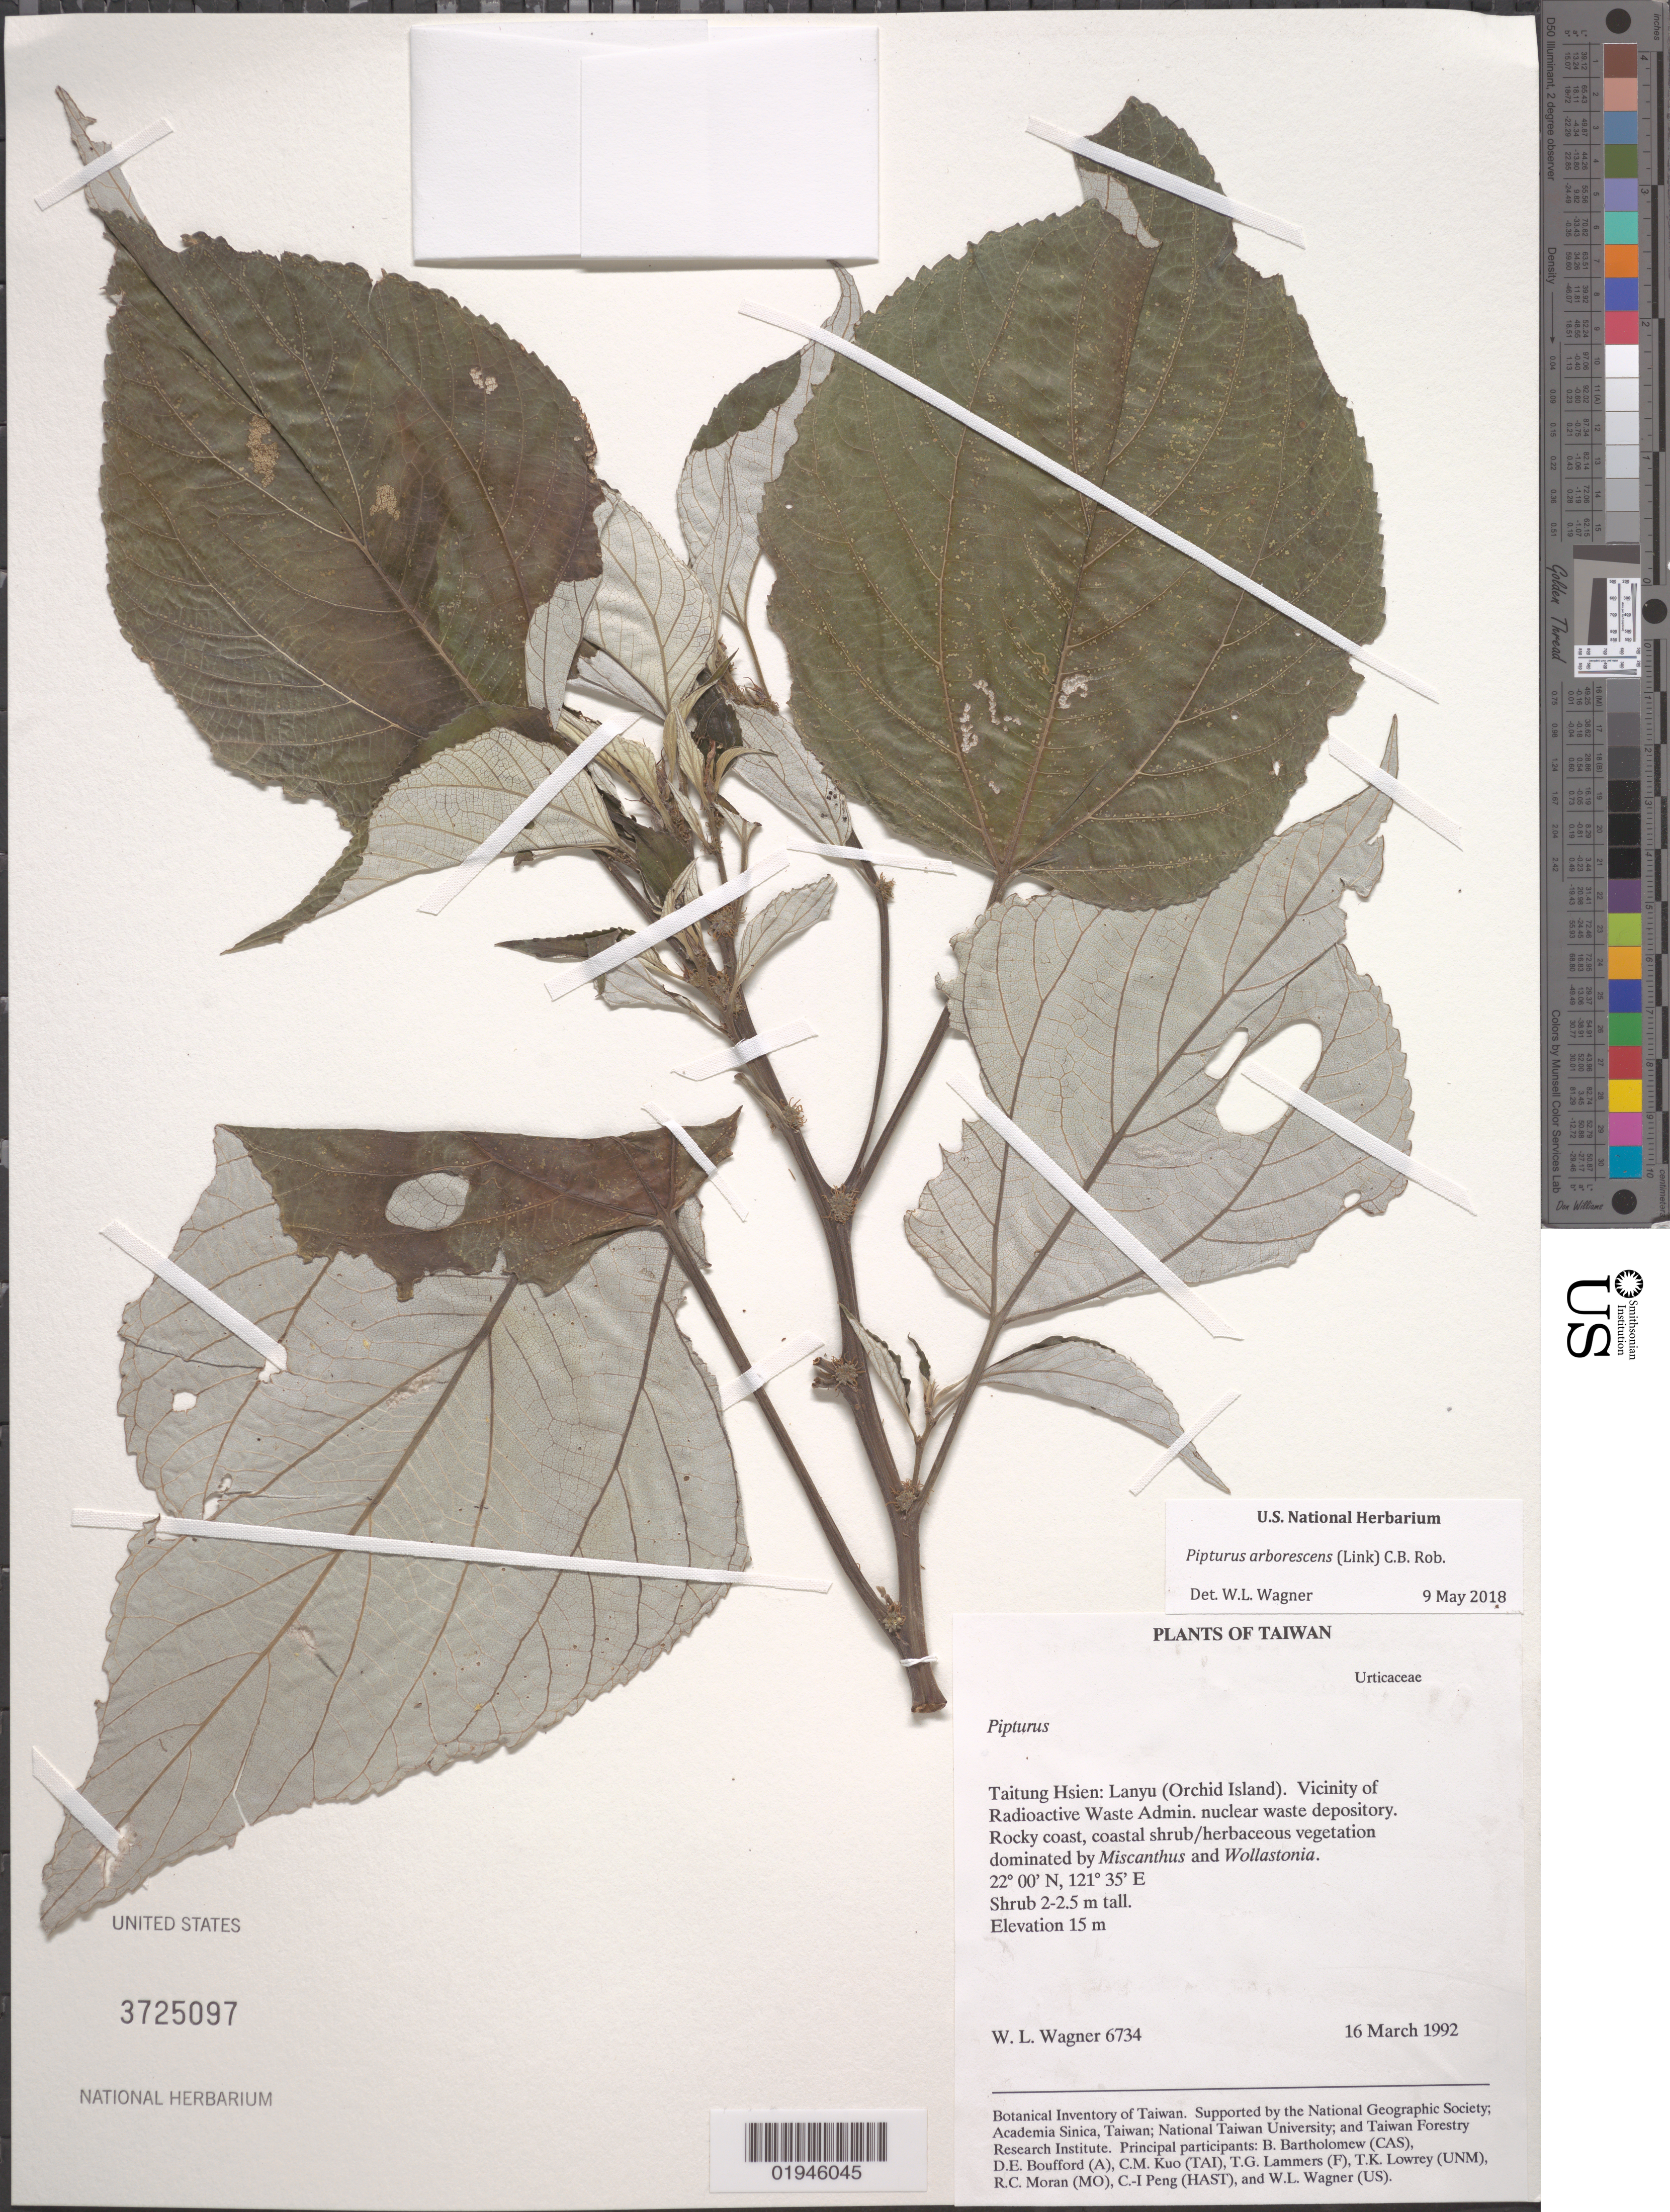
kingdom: Plantae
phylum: Tracheophyta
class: Magnoliopsida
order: Rosales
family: Urticaceae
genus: Pipturus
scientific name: Pipturus arborescens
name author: (Link) C.B. Rob.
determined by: Wagner, W. L., (BOT), Smithsonian Institution - National Museum of Natural History (UNITED STATES)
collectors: W. L. Wagner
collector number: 6734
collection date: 1992-03-16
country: Taiwan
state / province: Taitung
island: Lanyu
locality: Taitung Hsien: Lanyu (Orchid Island). Vicinity of Radioactive Waste Admin. nuclear waste depository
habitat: Coastal shrub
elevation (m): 15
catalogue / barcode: US 3725097